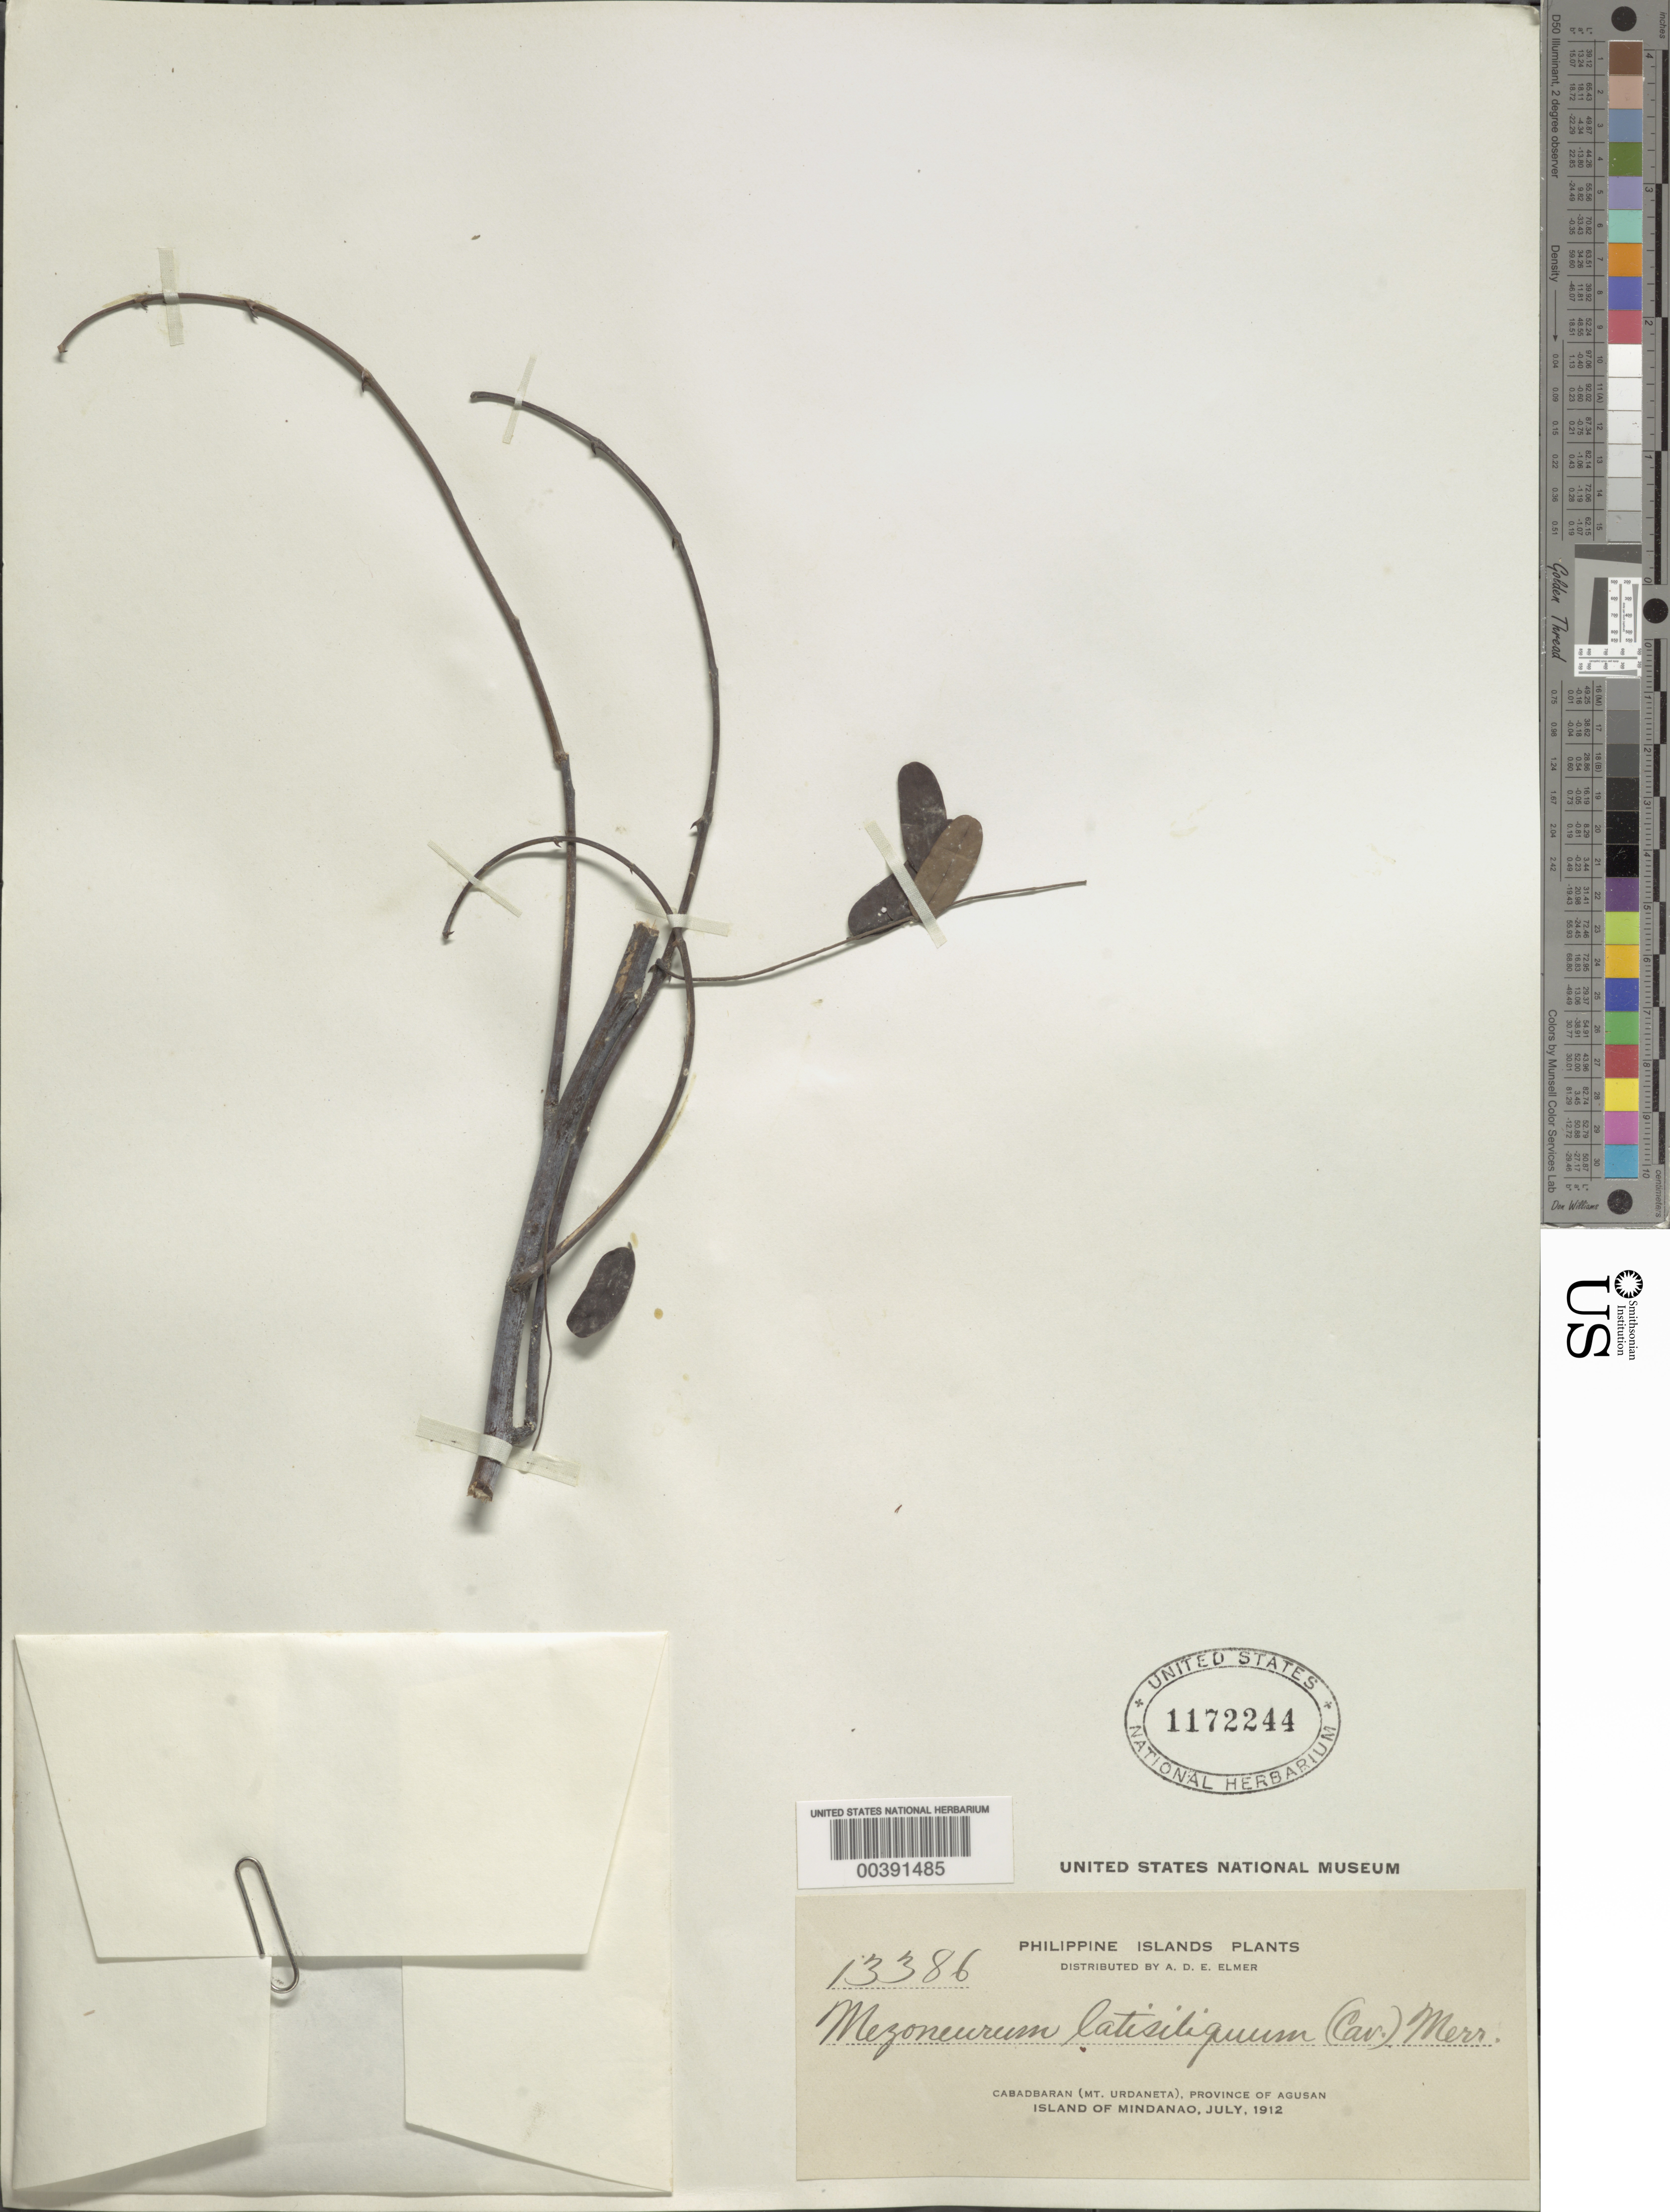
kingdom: Plantae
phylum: Tracheophyta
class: Magnoliopsida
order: Fabales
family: Fabaceae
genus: Mezoneuron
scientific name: Mezoneuron latisiliquum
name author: (Cav.) Merr.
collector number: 13386 Elmer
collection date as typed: Jul 1912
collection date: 1912-07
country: Philippines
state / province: Caraga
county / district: Agusan del Norte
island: Mindanao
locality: Agusan prov., cabadbaran, Mt. Urdaneta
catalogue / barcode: US 1172244